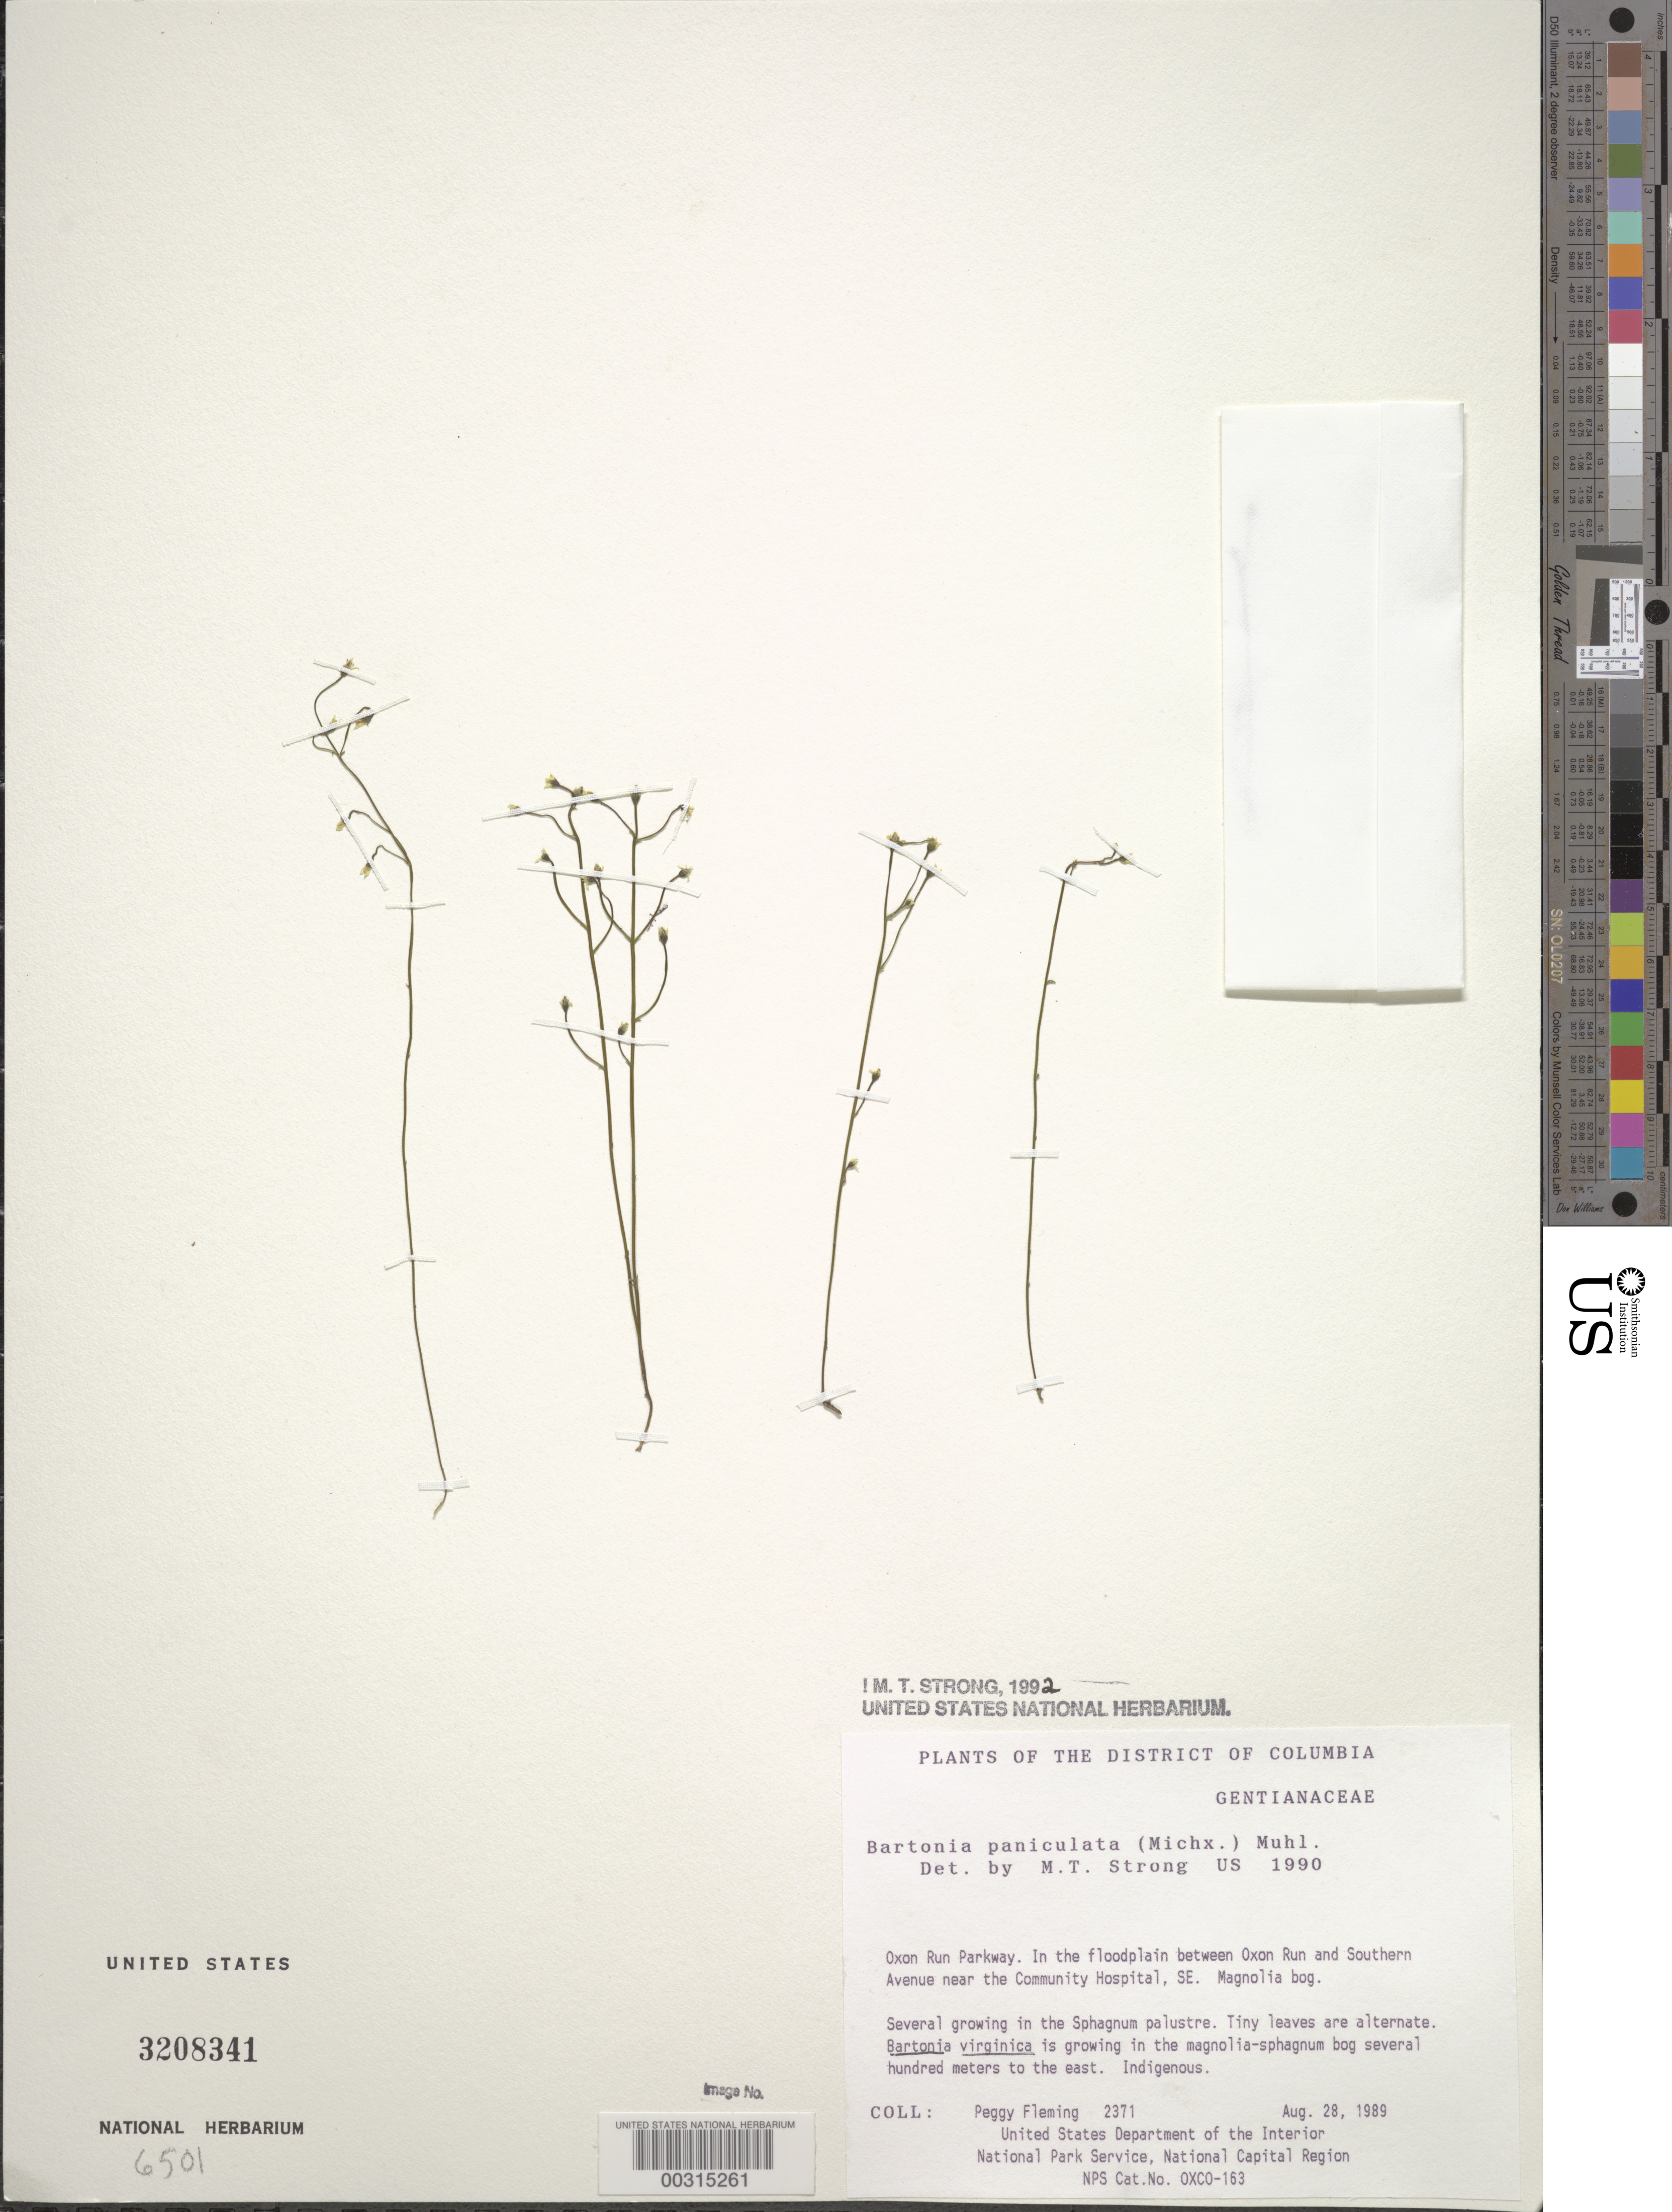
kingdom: Plantae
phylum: Tracheophyta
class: Magnoliopsida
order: Gentianales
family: Gentianaceae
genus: Bartonia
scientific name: Bartonia paniculata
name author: (Michx.) Muhl.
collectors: P. Fleming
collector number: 2371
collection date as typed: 28 Aug 1989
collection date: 1989-08-28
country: United States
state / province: District of Columbia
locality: Oxon Run Parkway, between Oxon Run and Southern Ave near Community Hospital, SE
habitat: Magnolia bog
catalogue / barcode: US 3208341